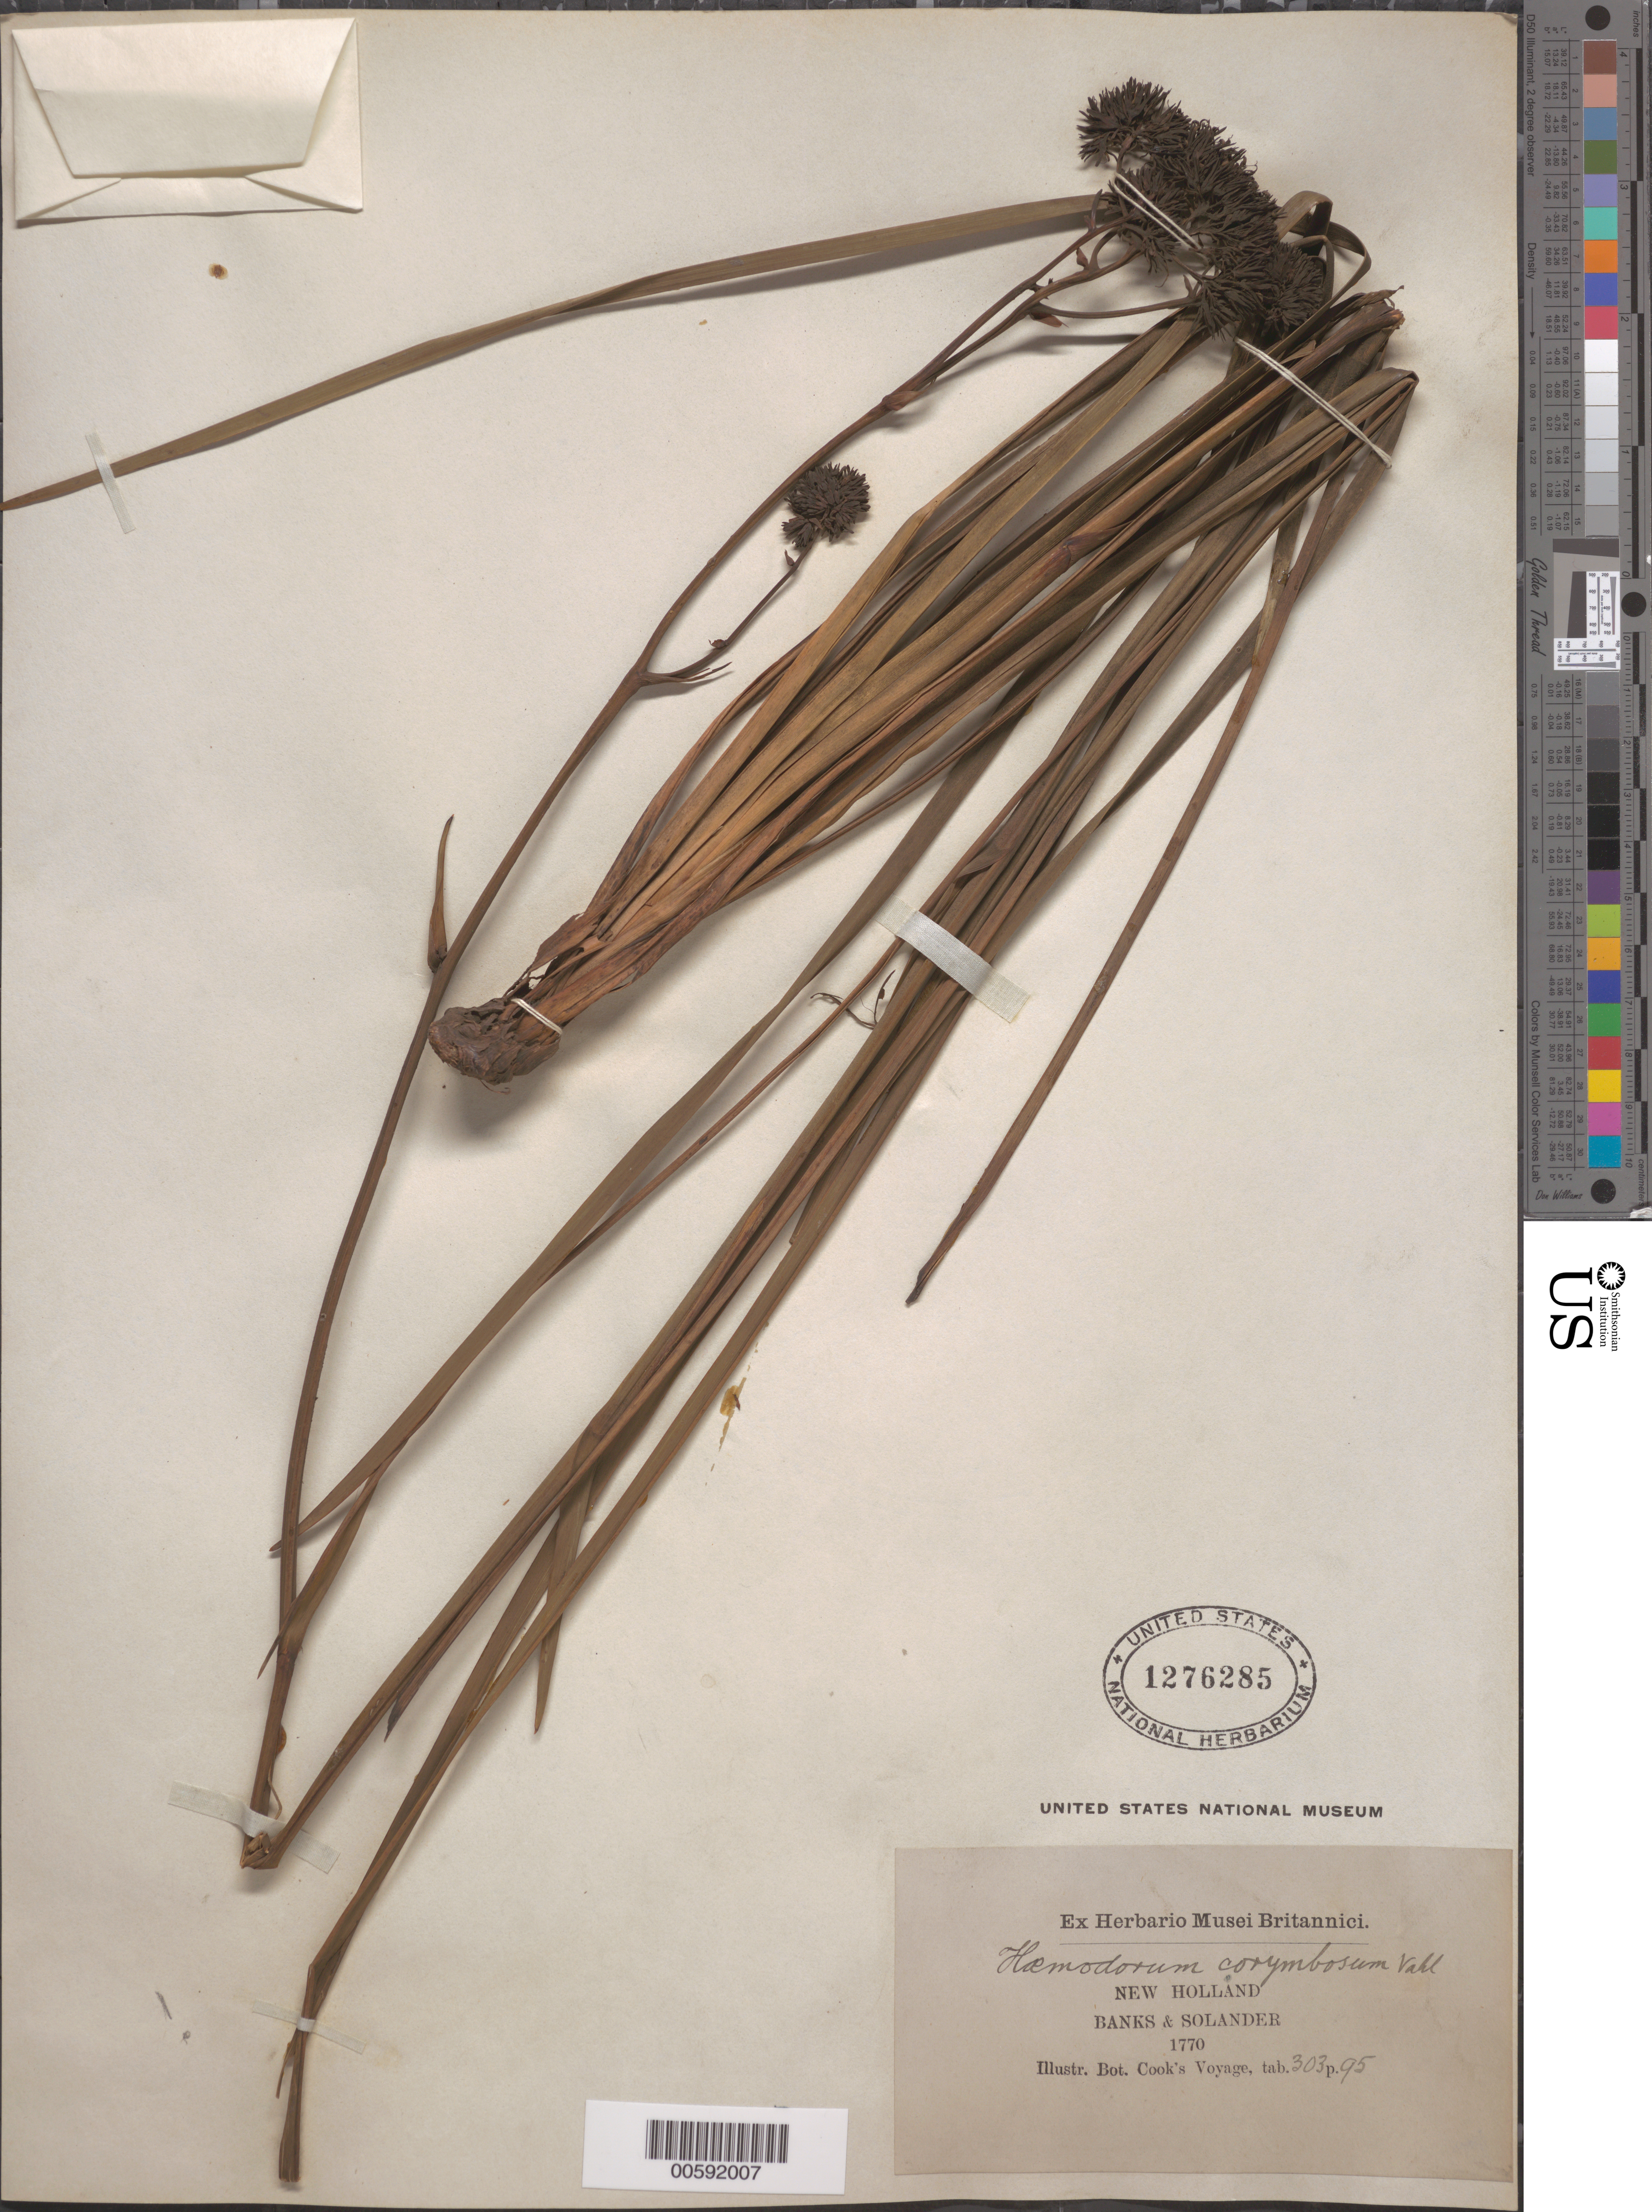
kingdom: Plantae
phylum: Tracheophyta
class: Liliopsida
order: Commelinales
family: Haemodoraceae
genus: Haemodorum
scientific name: Haemodorum corymbosum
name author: Vahl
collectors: J. Banks & D. C. Solander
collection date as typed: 1770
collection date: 1770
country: Australia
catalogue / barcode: US 1276285